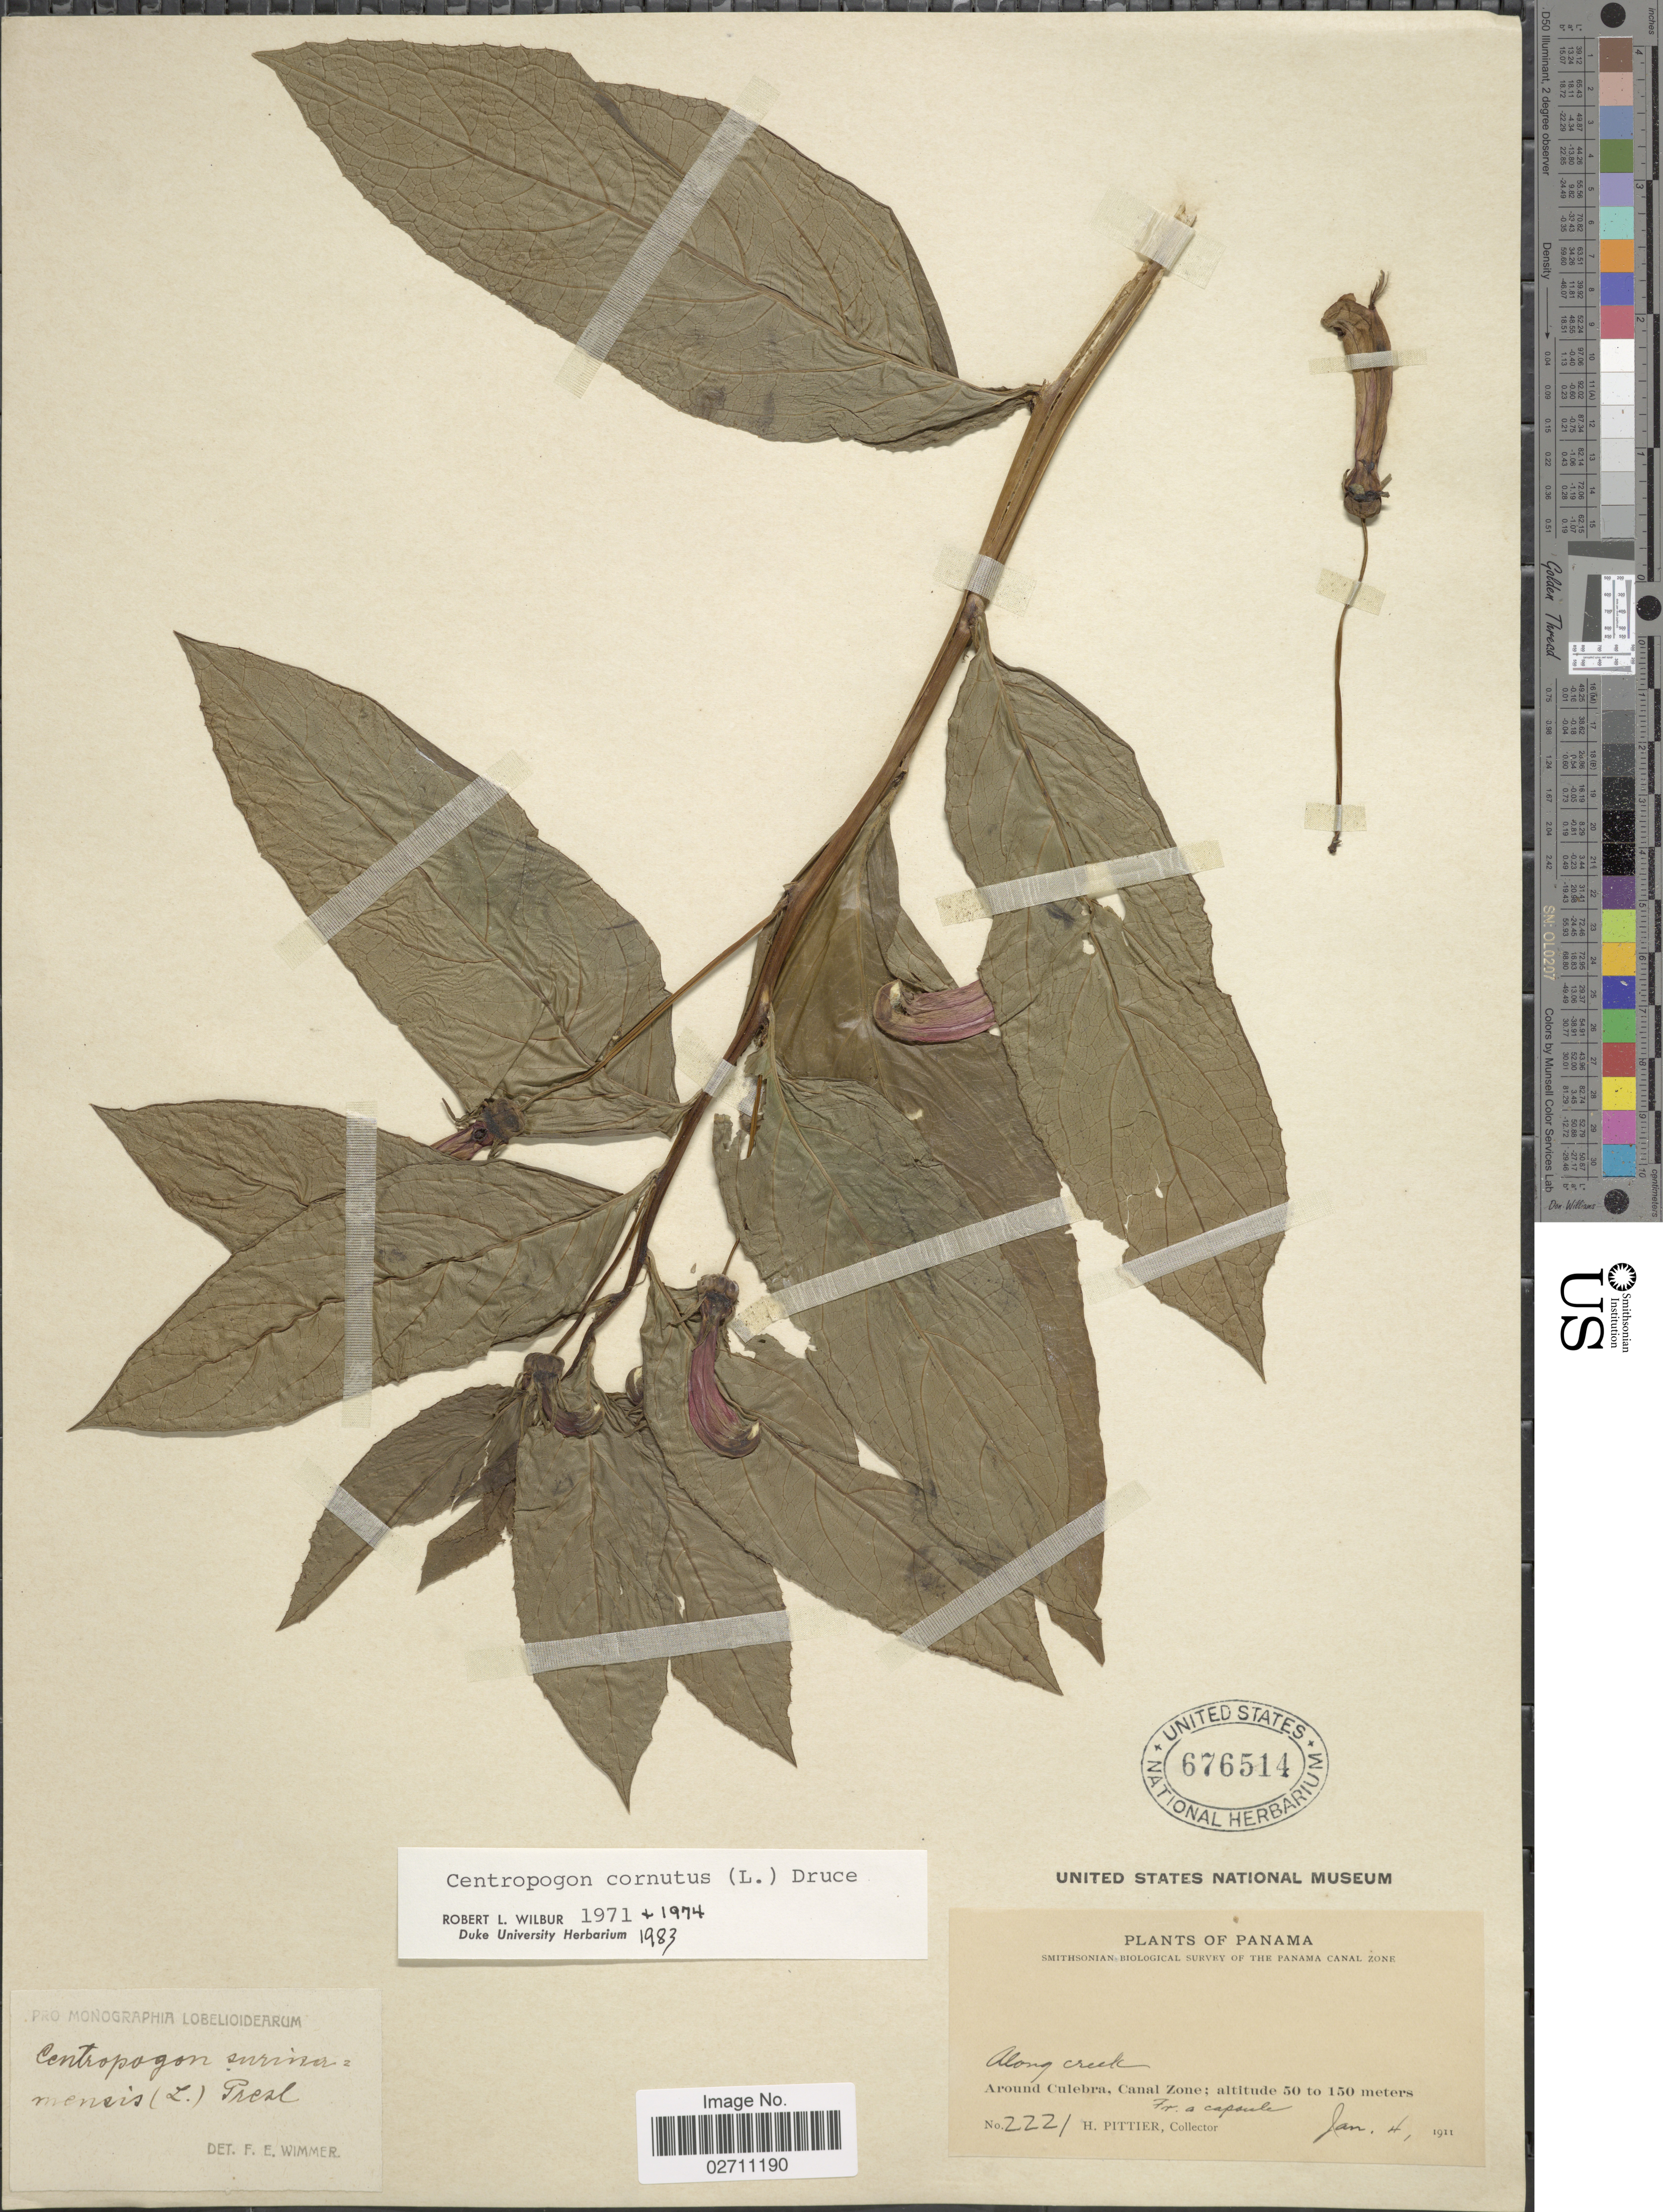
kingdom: Plantae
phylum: Tracheophyta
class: Magnoliopsida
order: Asterales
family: Campanulaceae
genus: Centropogon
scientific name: Centropogon cornutus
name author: (L.) Druce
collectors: H. F. Pittier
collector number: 2221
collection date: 1911-01-04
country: Panama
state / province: Colón / Panamá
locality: The Panama Canal Zone, Around Culebra, Canal Zone, along creek.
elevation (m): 50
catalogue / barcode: US 676514